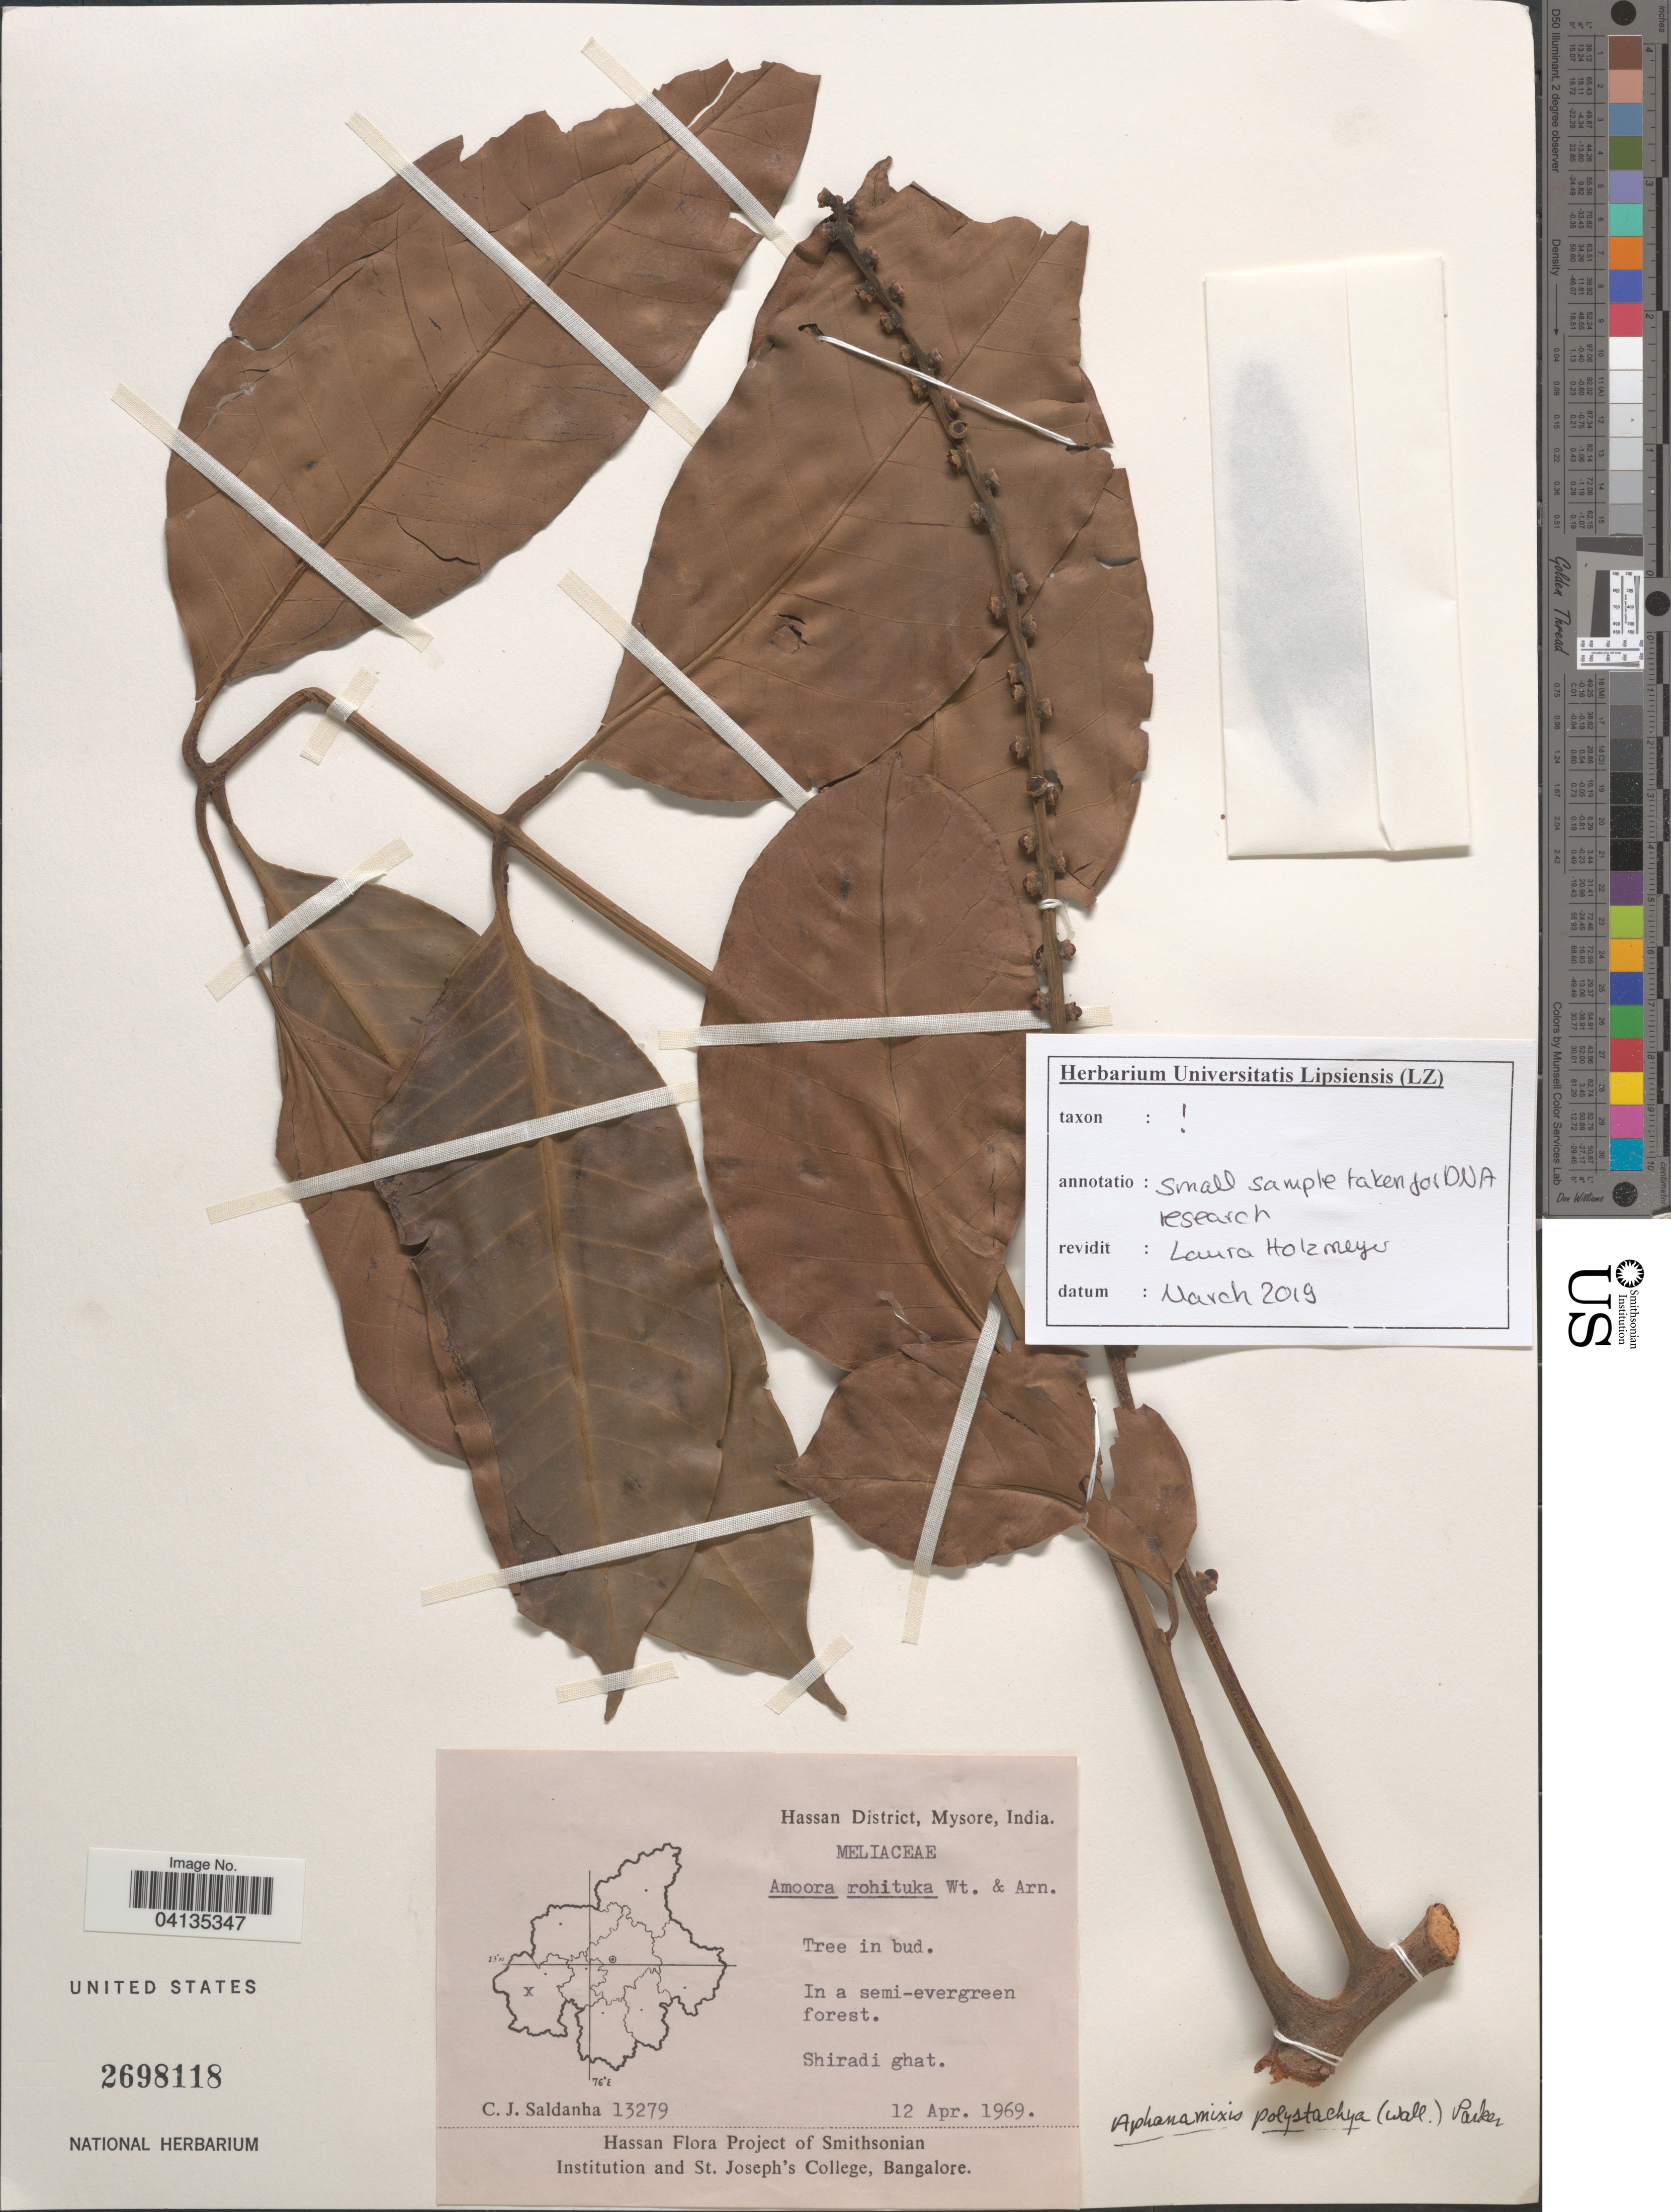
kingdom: Plantae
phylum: Tracheophyta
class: Magnoliopsida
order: Sapindales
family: Meliaceae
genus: Aphanamixis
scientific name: Aphanamixis polystachya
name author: (Wall.) R. Parker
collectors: C. J. Saldanha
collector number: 13279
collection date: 1969-04-12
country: India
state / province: Karnataka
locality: Hassan District, Mysore.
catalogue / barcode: US 2698118